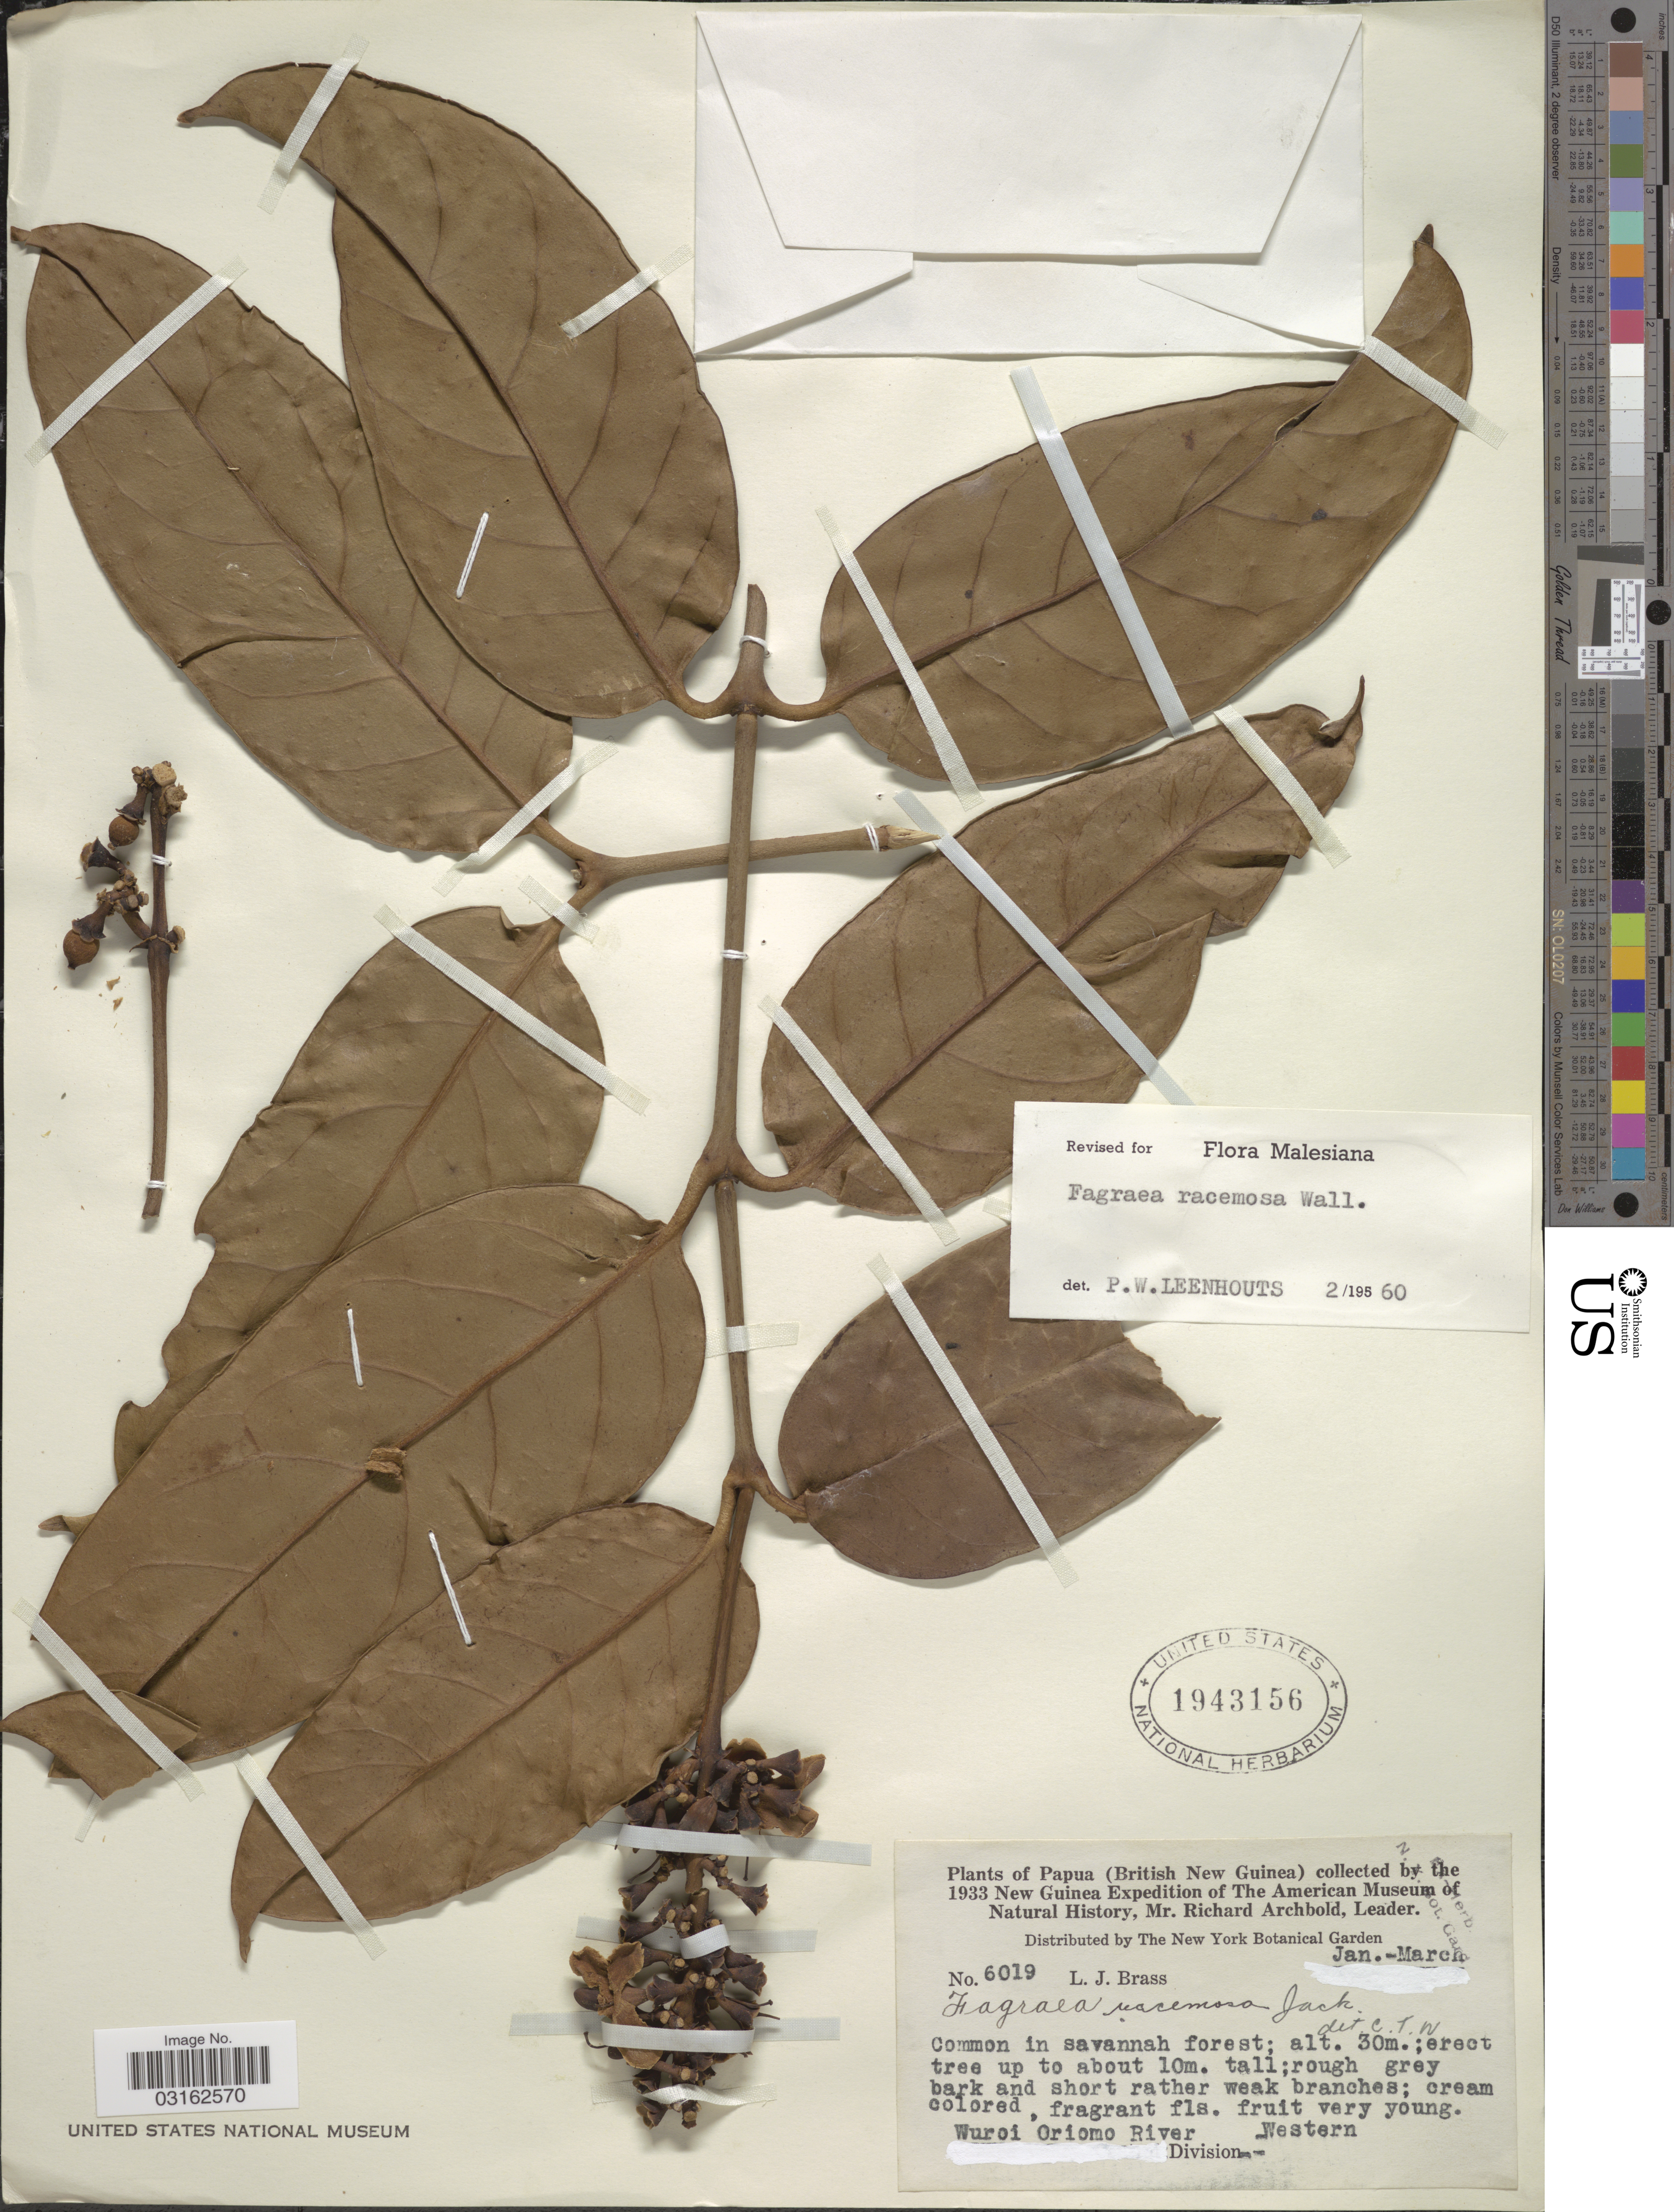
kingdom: Plantae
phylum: Tracheophyta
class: Magnoliopsida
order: Gentianales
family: Gentianaceae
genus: Fagraea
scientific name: Fagraea racemosa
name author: Jack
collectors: L. J. Brass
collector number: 6019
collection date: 1933-01/1933-03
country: Papua New Guinea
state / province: Manus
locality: Papua (British New Guinea). Wuroi Oriomo River, Western Division.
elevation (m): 30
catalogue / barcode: US 1943156